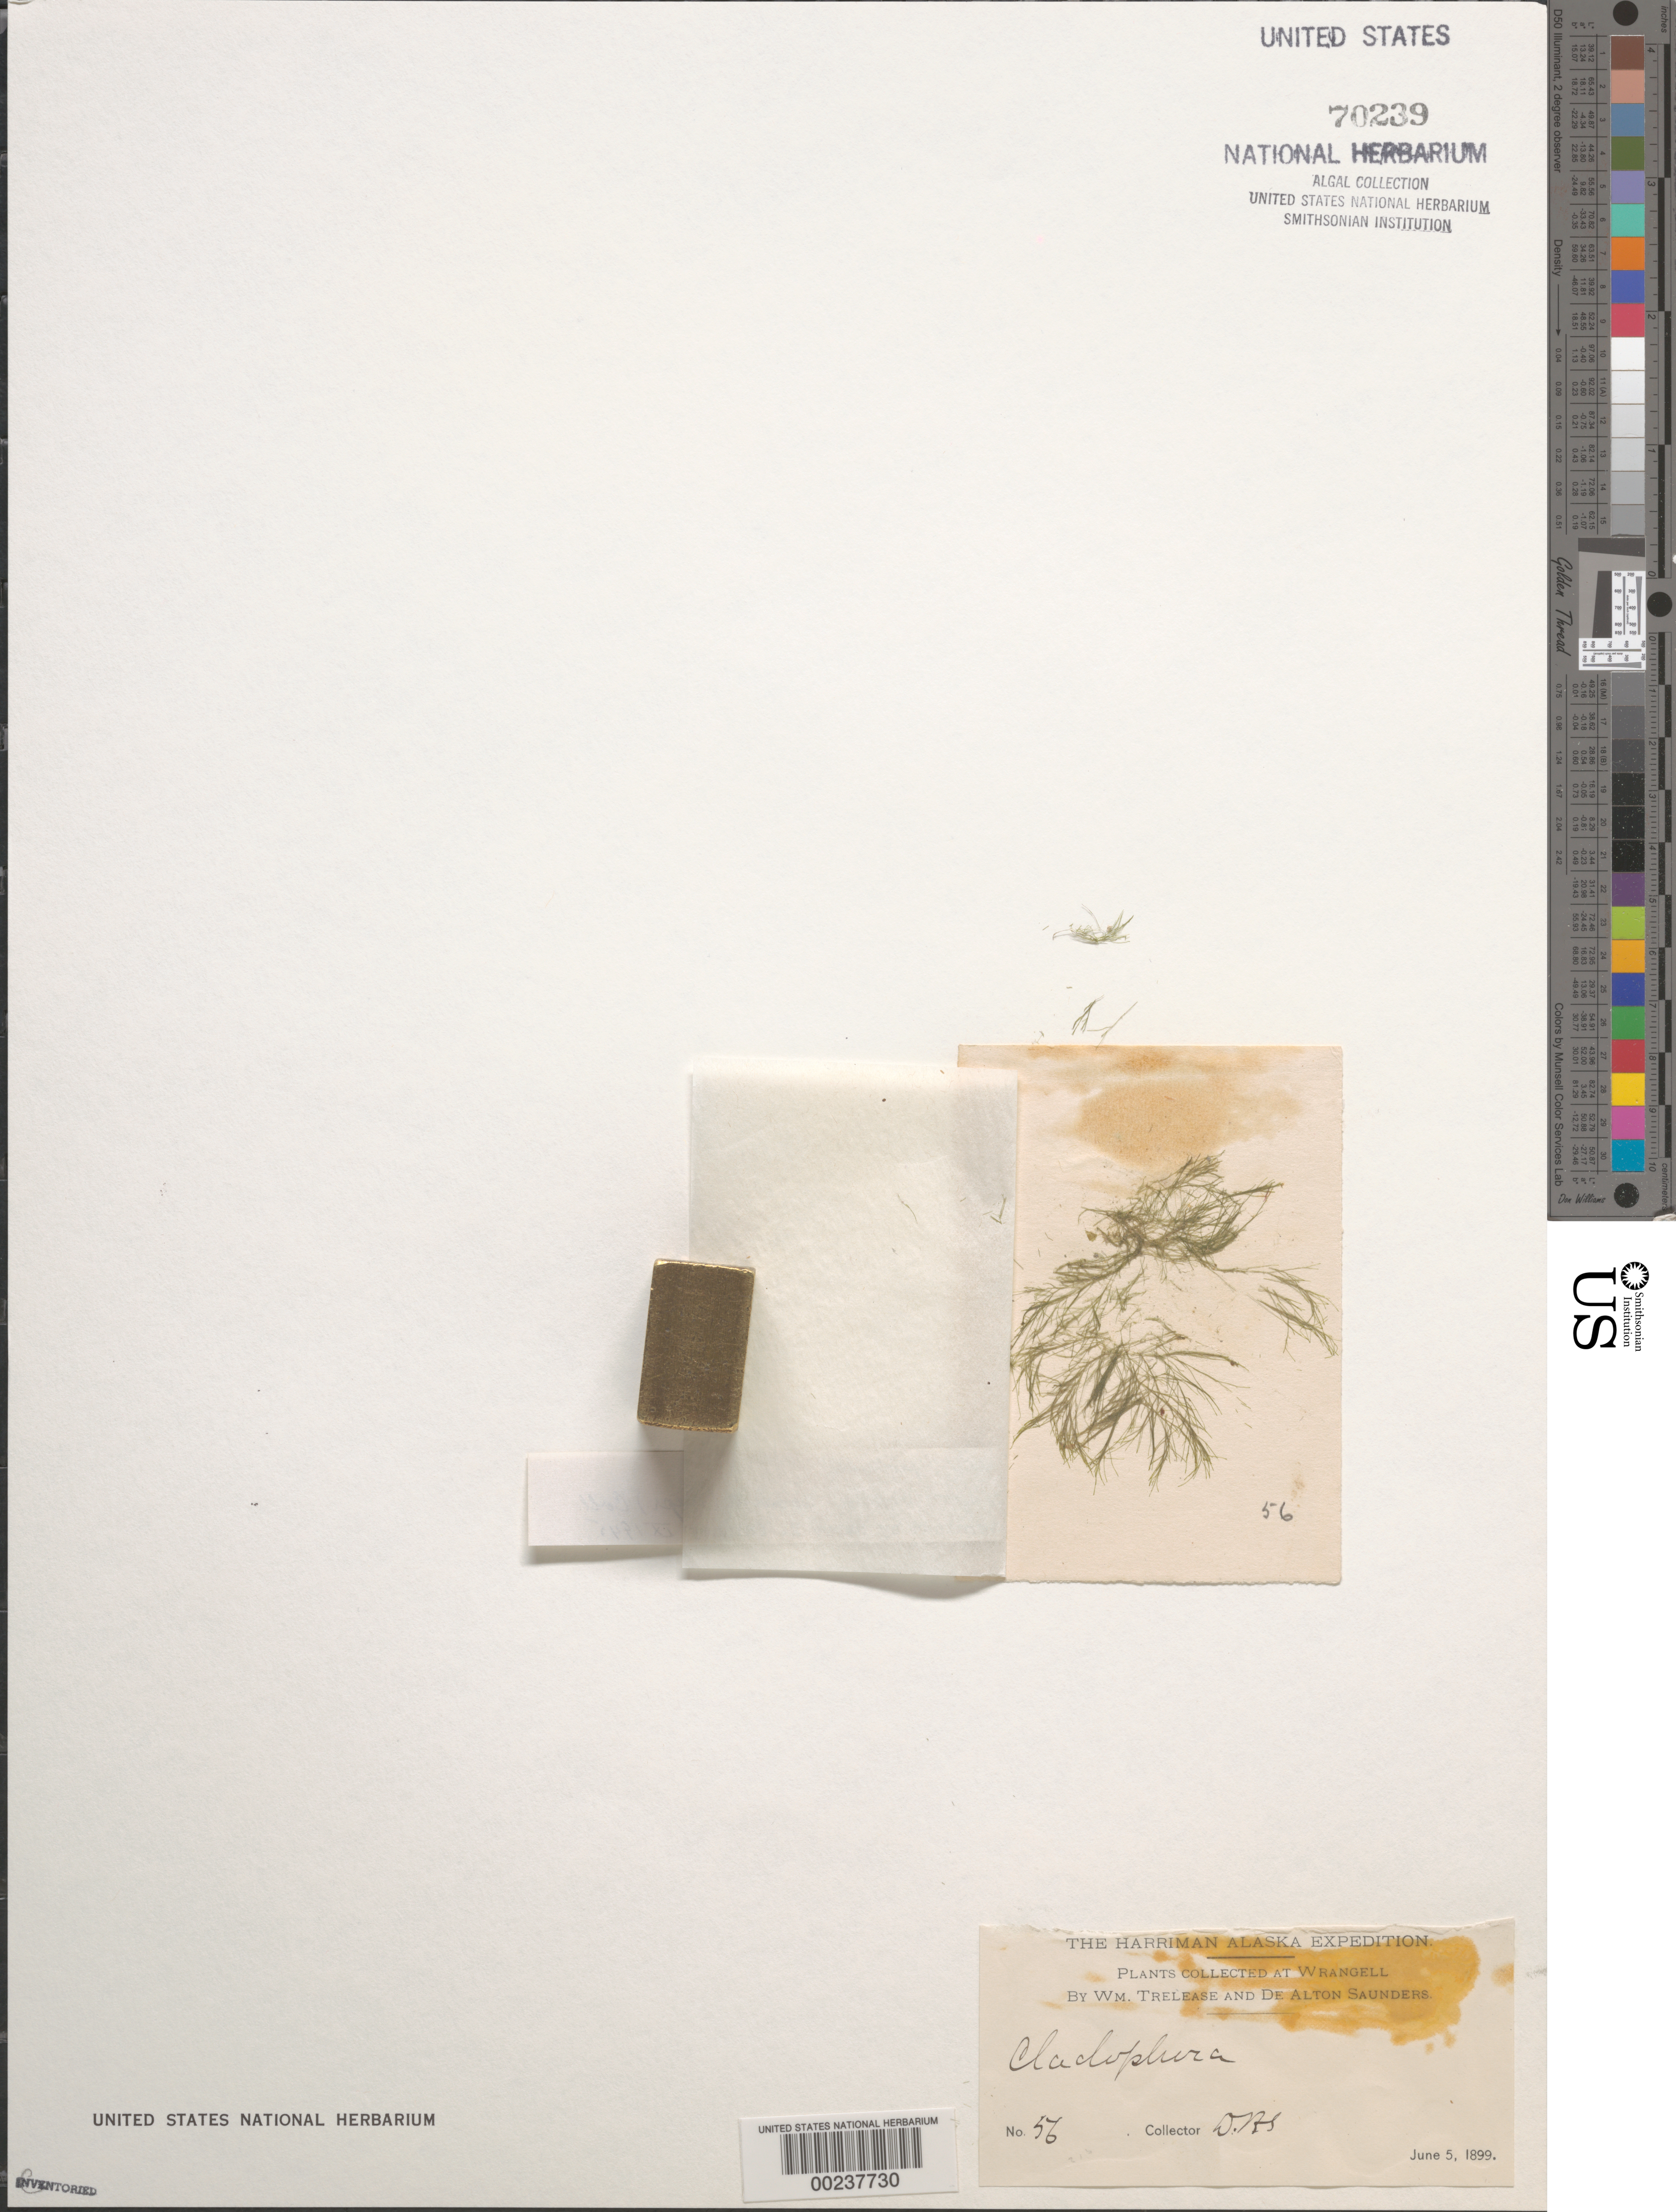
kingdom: Plantae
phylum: Chlorophyta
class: Ulvophyceae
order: Ulotrichales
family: Ulotrichaceae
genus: Acrosiphonia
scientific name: Acrosiphonia coalita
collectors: D. Saunders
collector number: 56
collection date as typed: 05 Jun 1899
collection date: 1899-06-05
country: United States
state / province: Alaska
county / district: Wrangell-Petersburg Division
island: Wrangell Island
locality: Wrangell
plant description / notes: Harriman Alaska Expedition, 1899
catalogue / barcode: US 70239